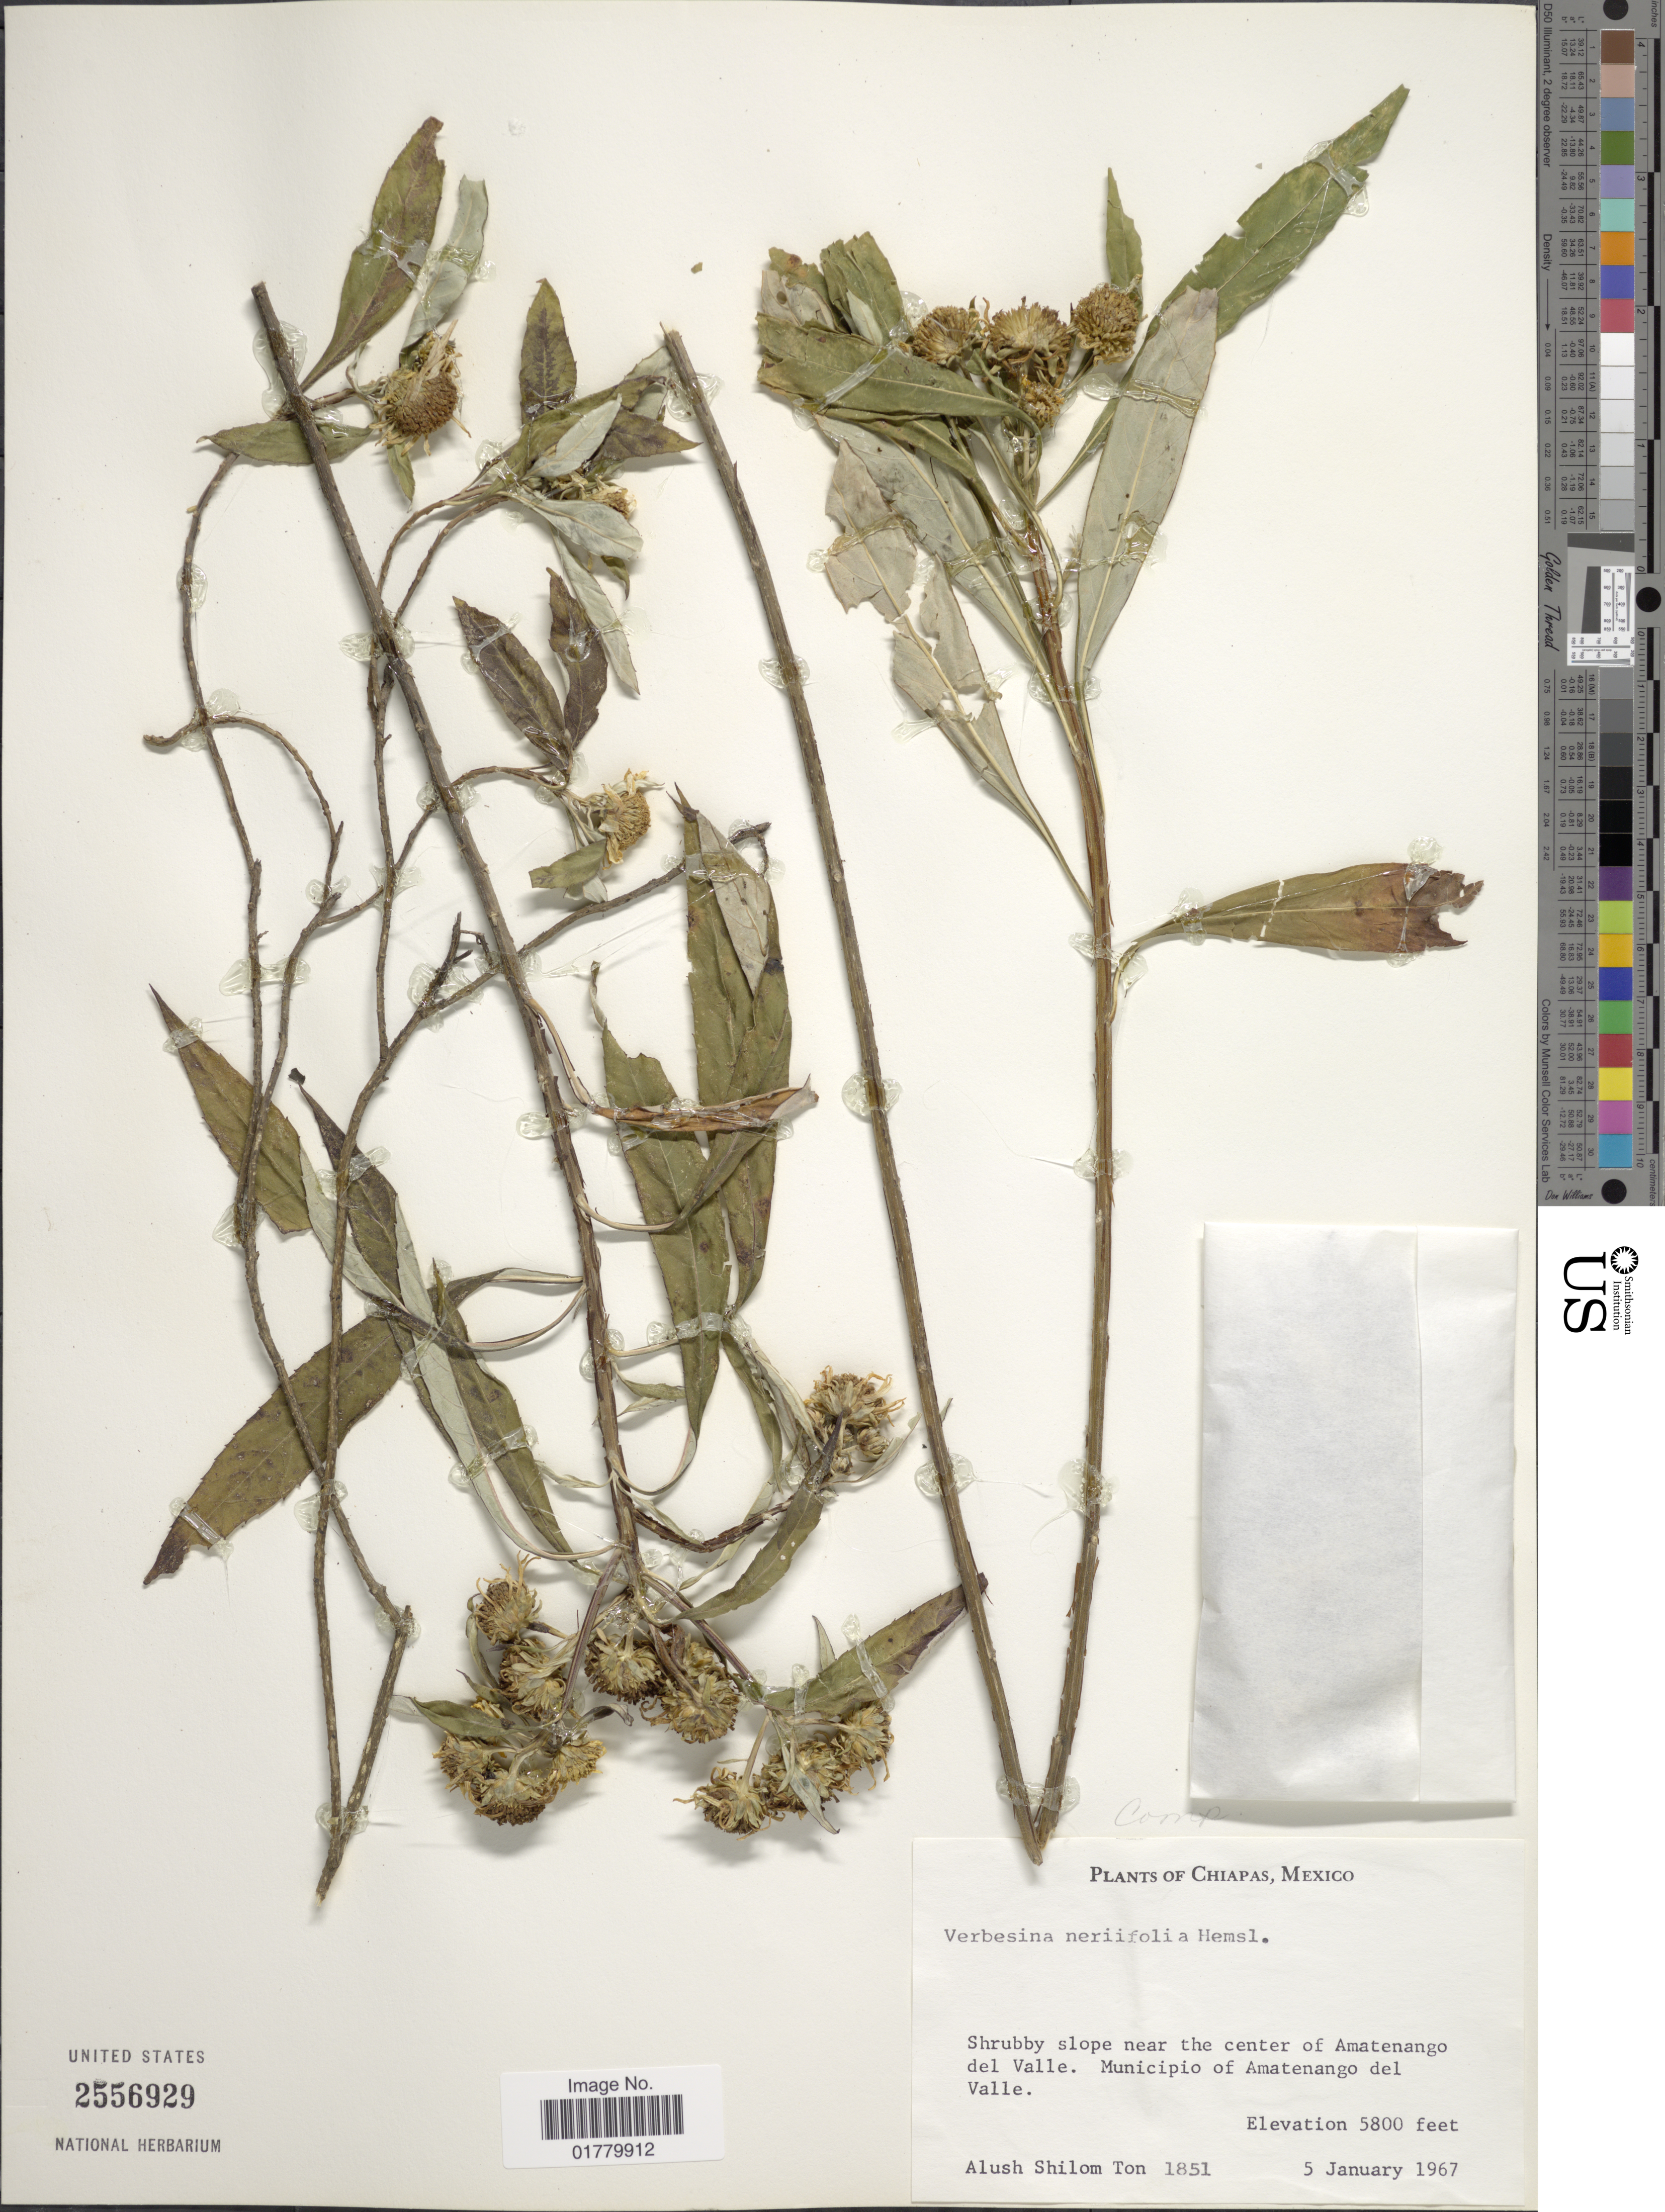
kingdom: Plantae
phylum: Tracheophyta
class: Magnoliopsida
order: Asterales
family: Asteraceae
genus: Verbesina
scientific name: Verbesina neriifolia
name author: Hemsl.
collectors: A. S. Ton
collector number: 1851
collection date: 1967-01-05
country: Mexico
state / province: Chiapas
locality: Shrubby slope near the center of Amatenango del Valle. Municipio of Amatenango del Valle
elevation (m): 1768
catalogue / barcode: US 2556929